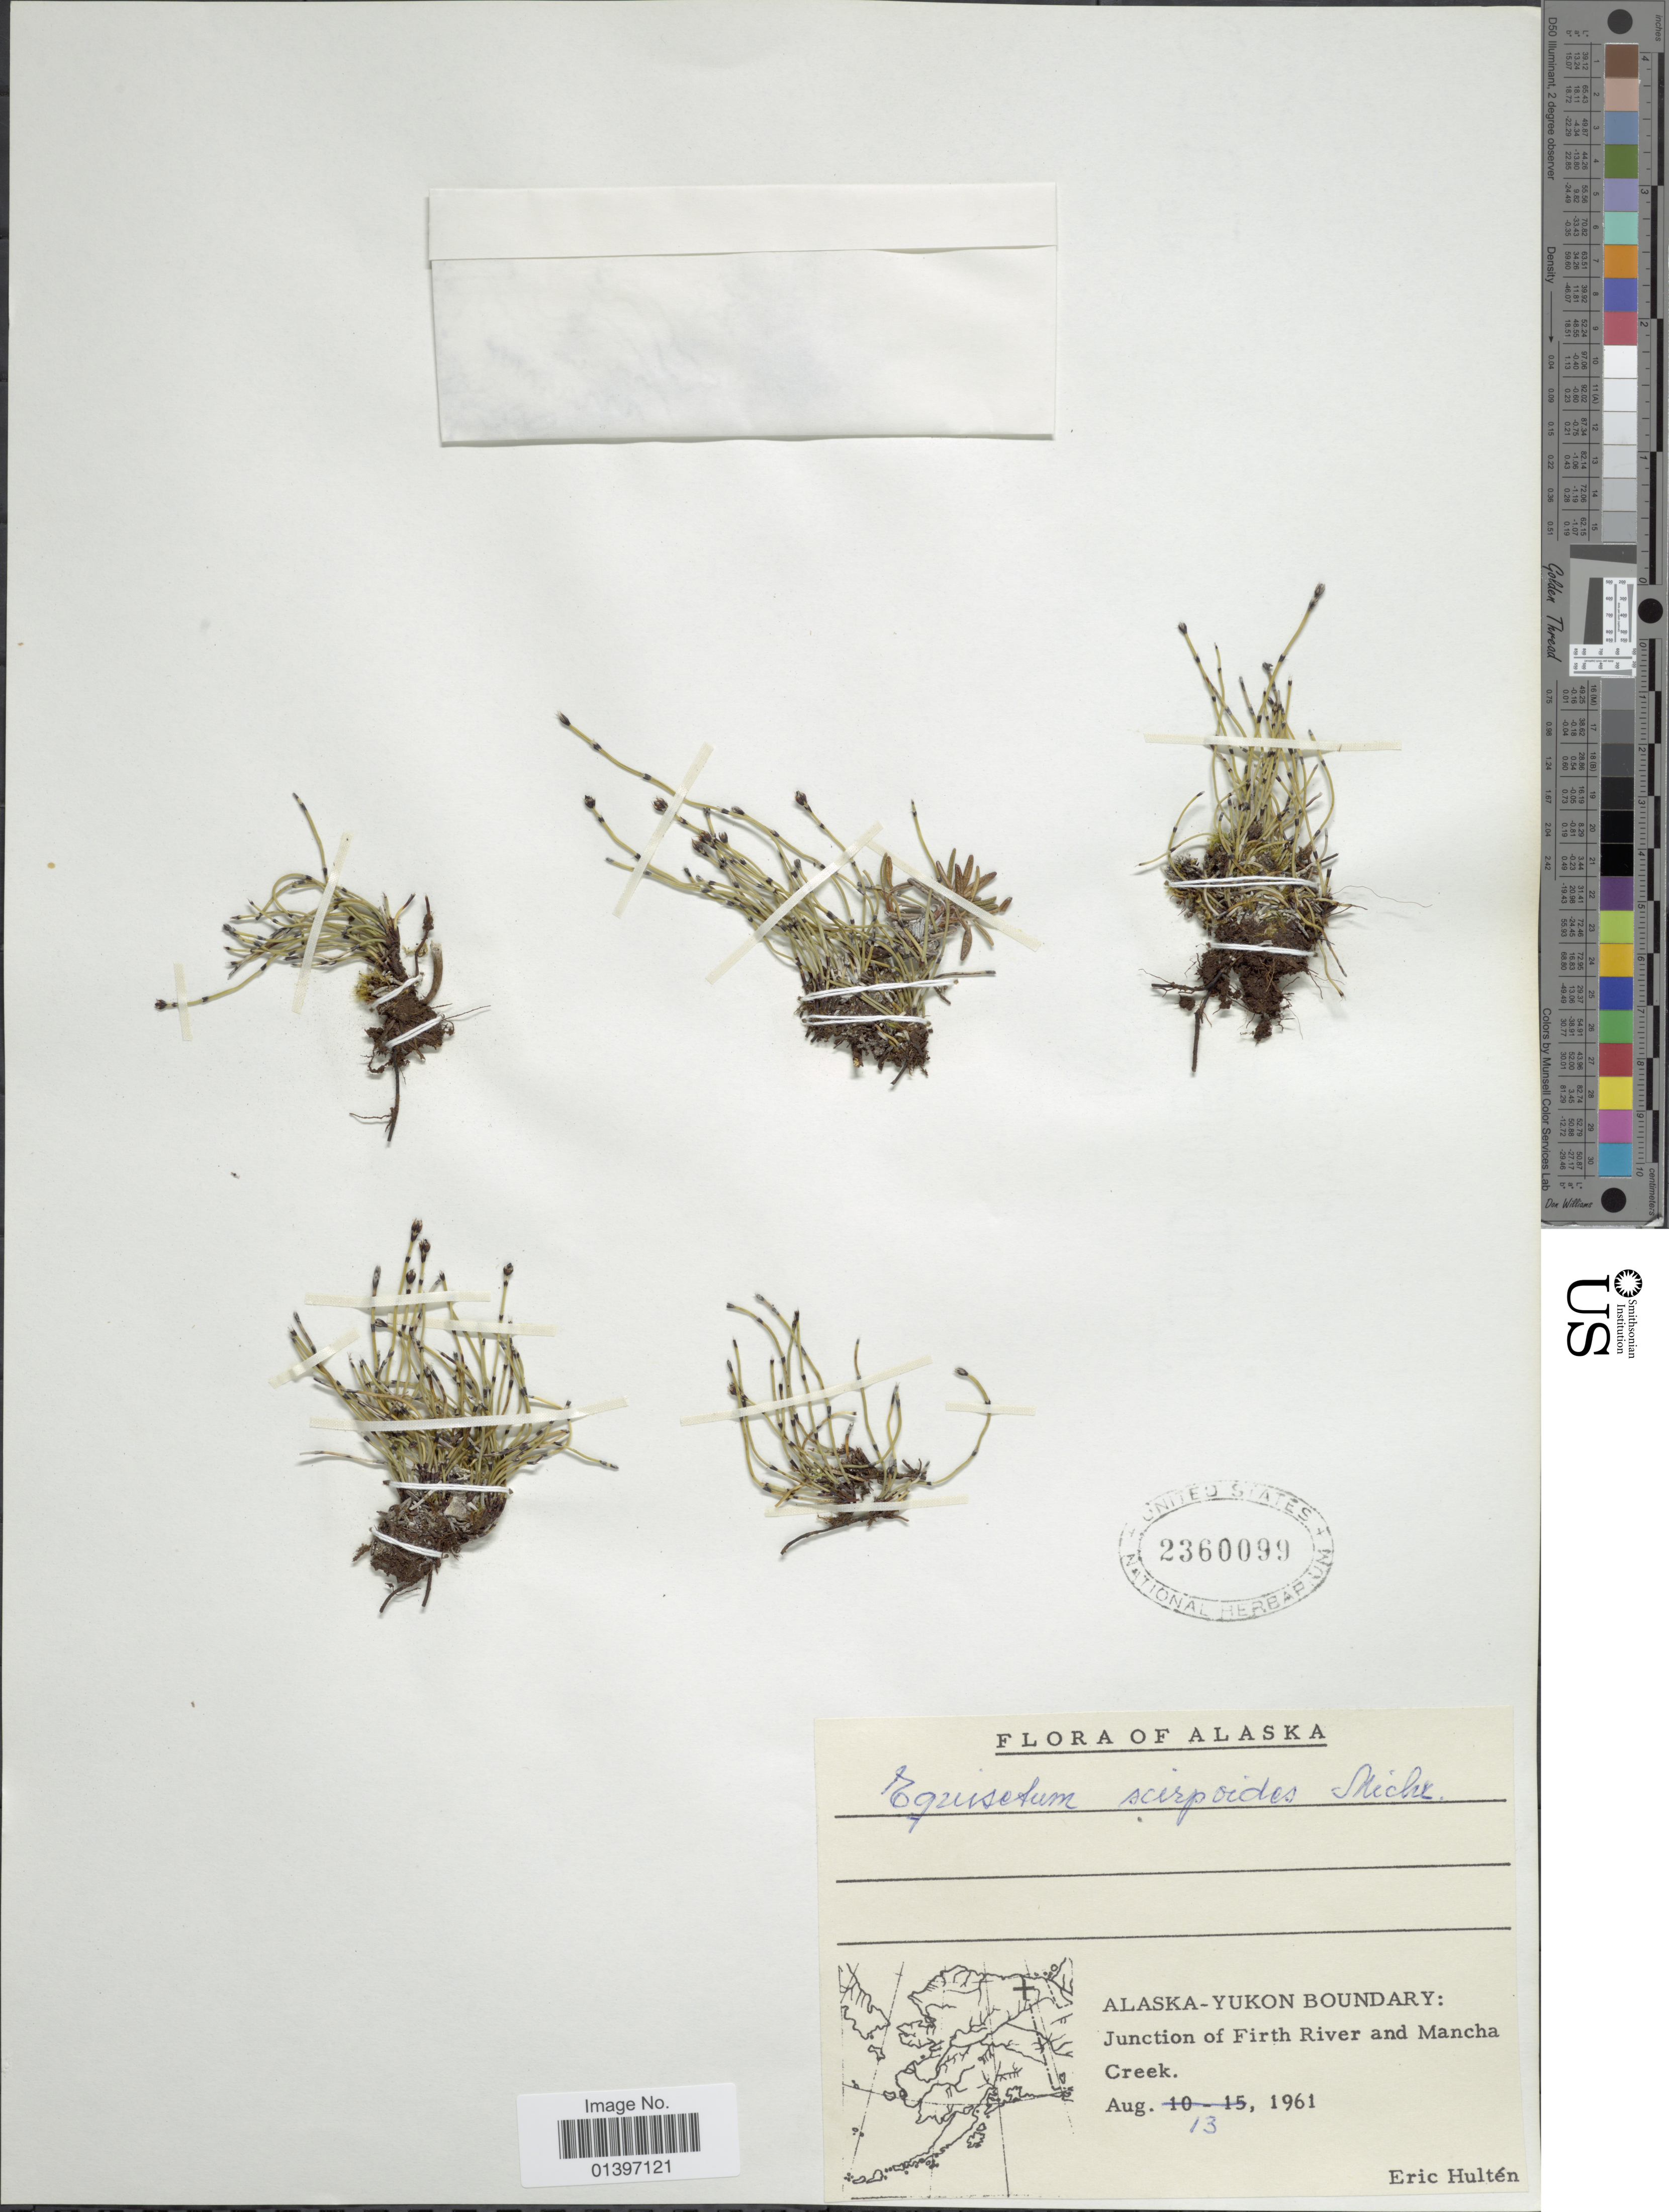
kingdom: Plantae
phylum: Tracheophyta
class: Polypodiopsida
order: Equisetales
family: Equisetaceae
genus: Equisetum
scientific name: Equisetum scirpoides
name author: Michx.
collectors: E. G. Hultén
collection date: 1961-08-13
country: United States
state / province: Alaska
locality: Alaska-Yukon Boundary, Junction of Firth River and Mancha Creek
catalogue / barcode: US 2360099